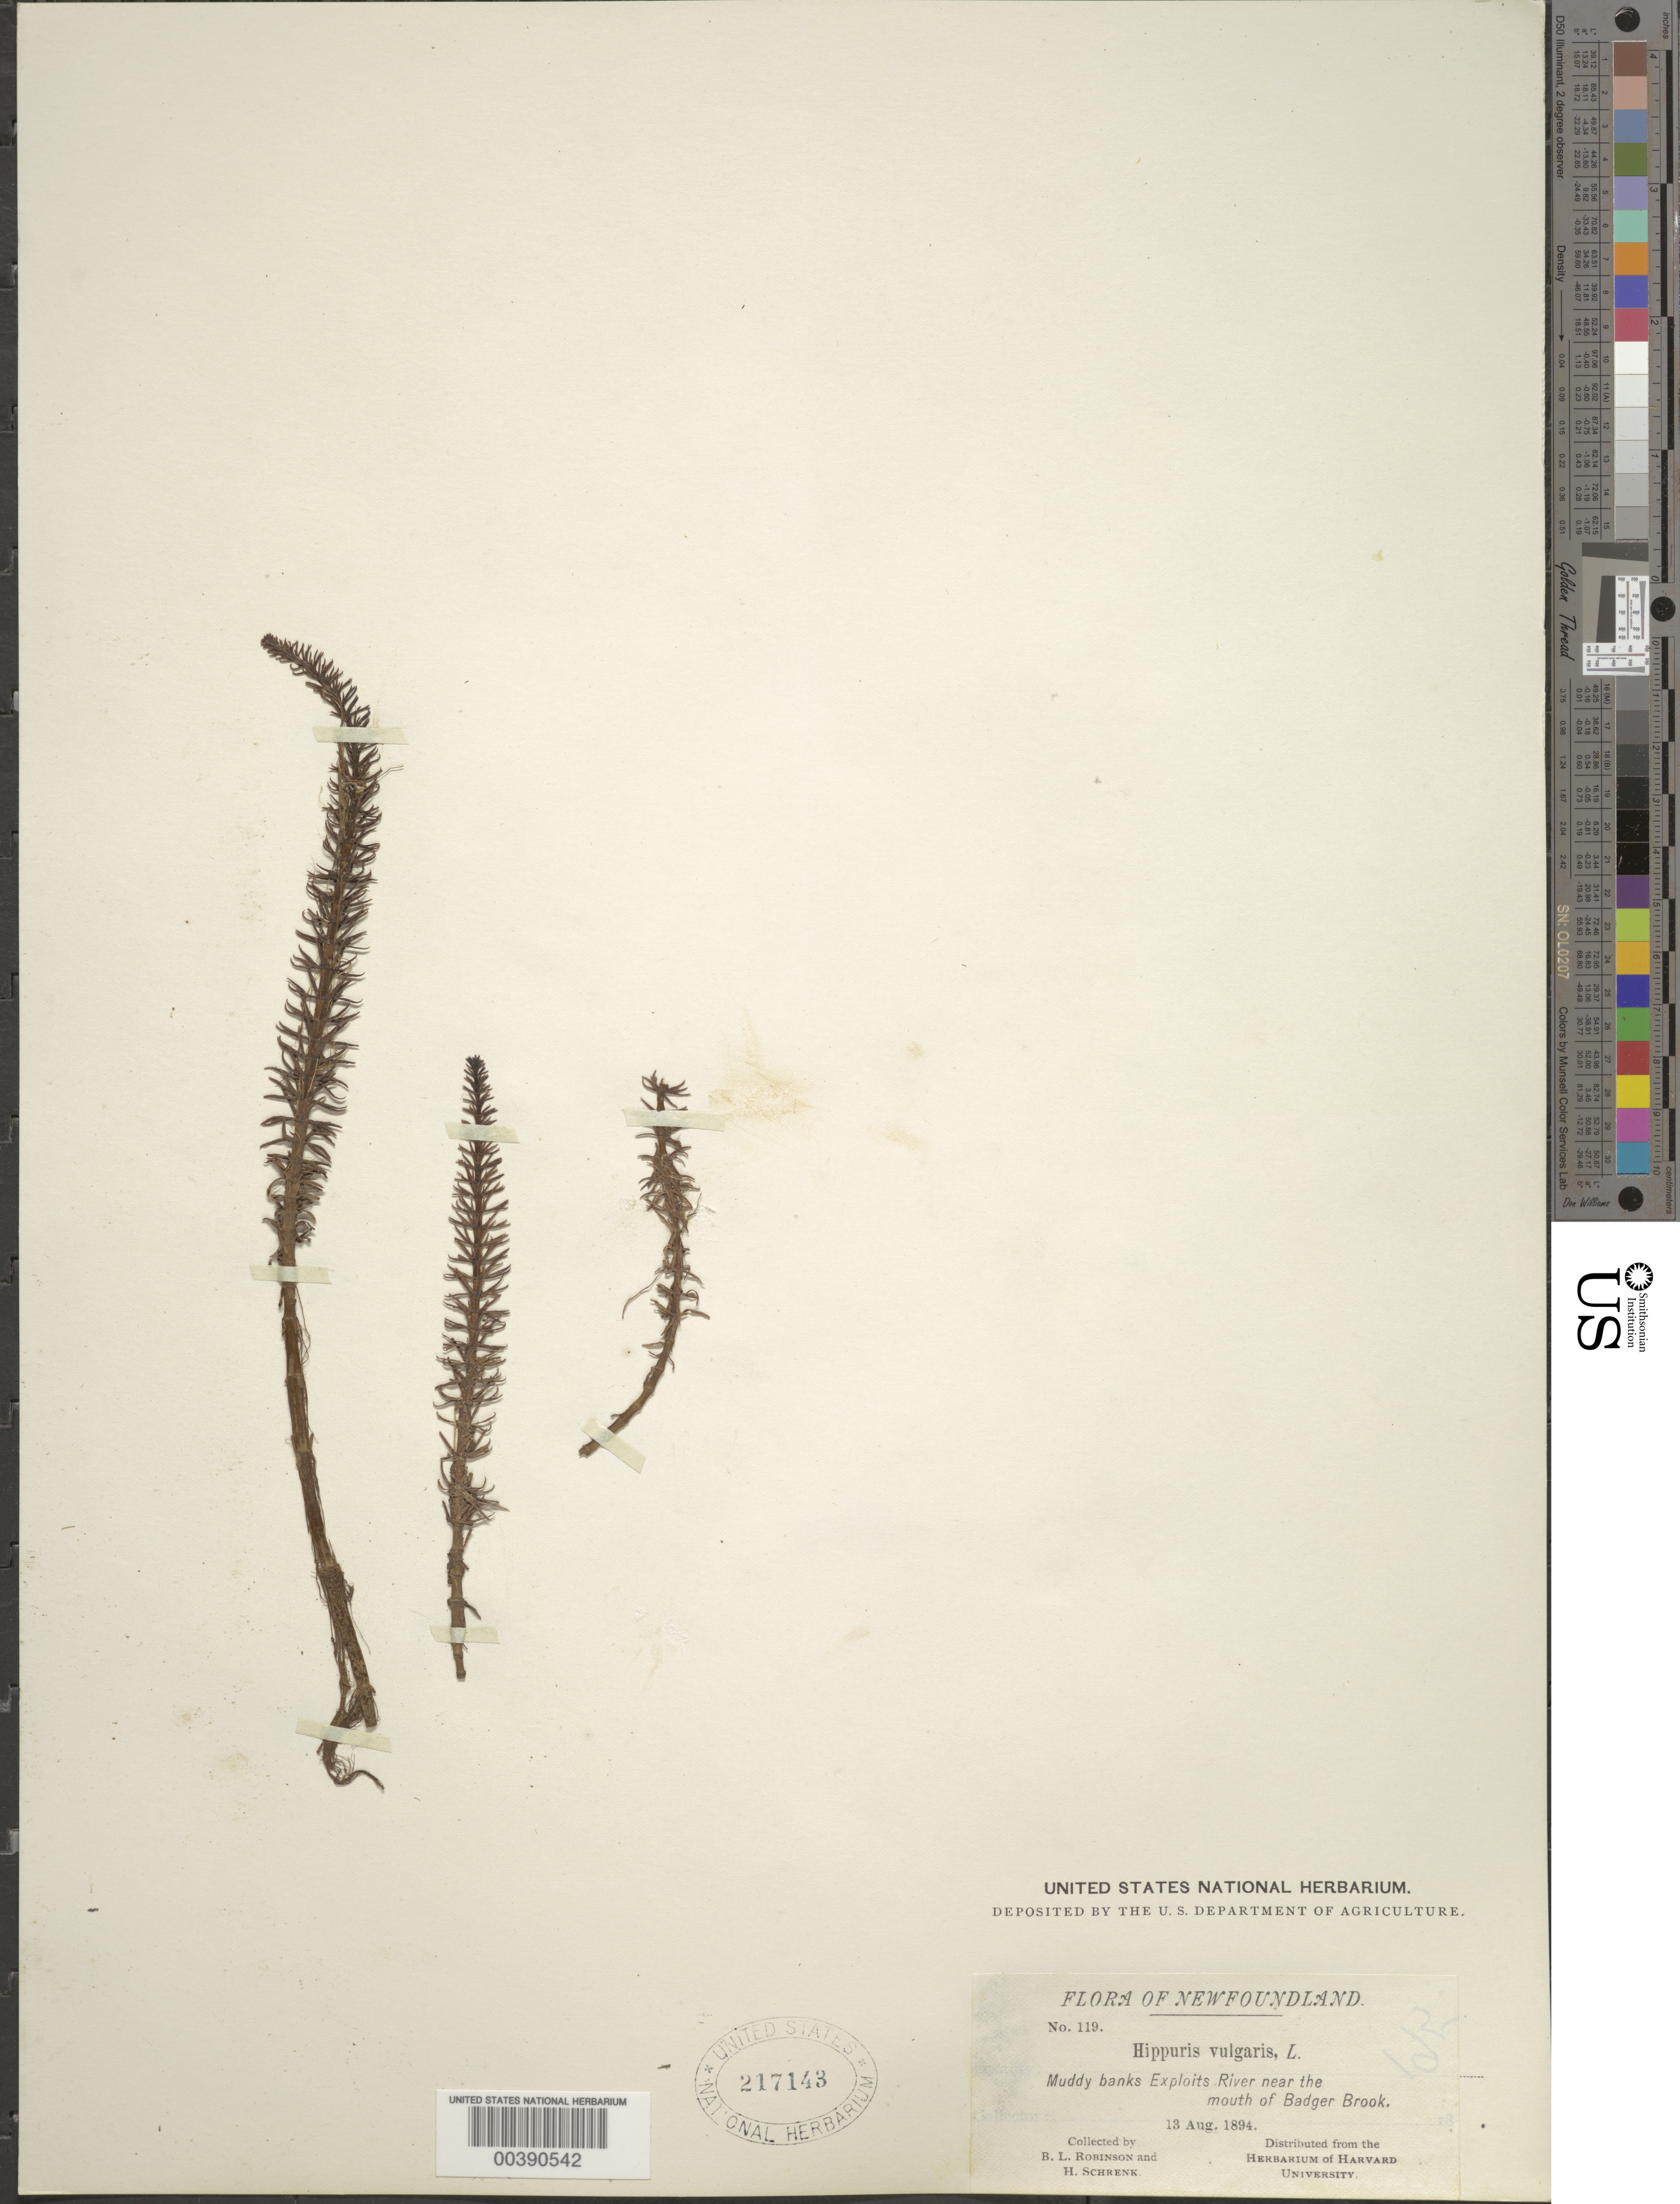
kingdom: Plantae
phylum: Tracheophyta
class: Magnoliopsida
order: Lamiales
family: Plantaginaceae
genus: Hippuris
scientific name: Hippuris vulgaris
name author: L.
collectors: B. L. Robinson & H. v. Schrenk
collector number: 119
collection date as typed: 13 Aug 1894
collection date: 1894-08-13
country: Canada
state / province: Newfoundland and Labrador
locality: Exploits river, near the mouth of badger brook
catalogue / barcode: US 217143